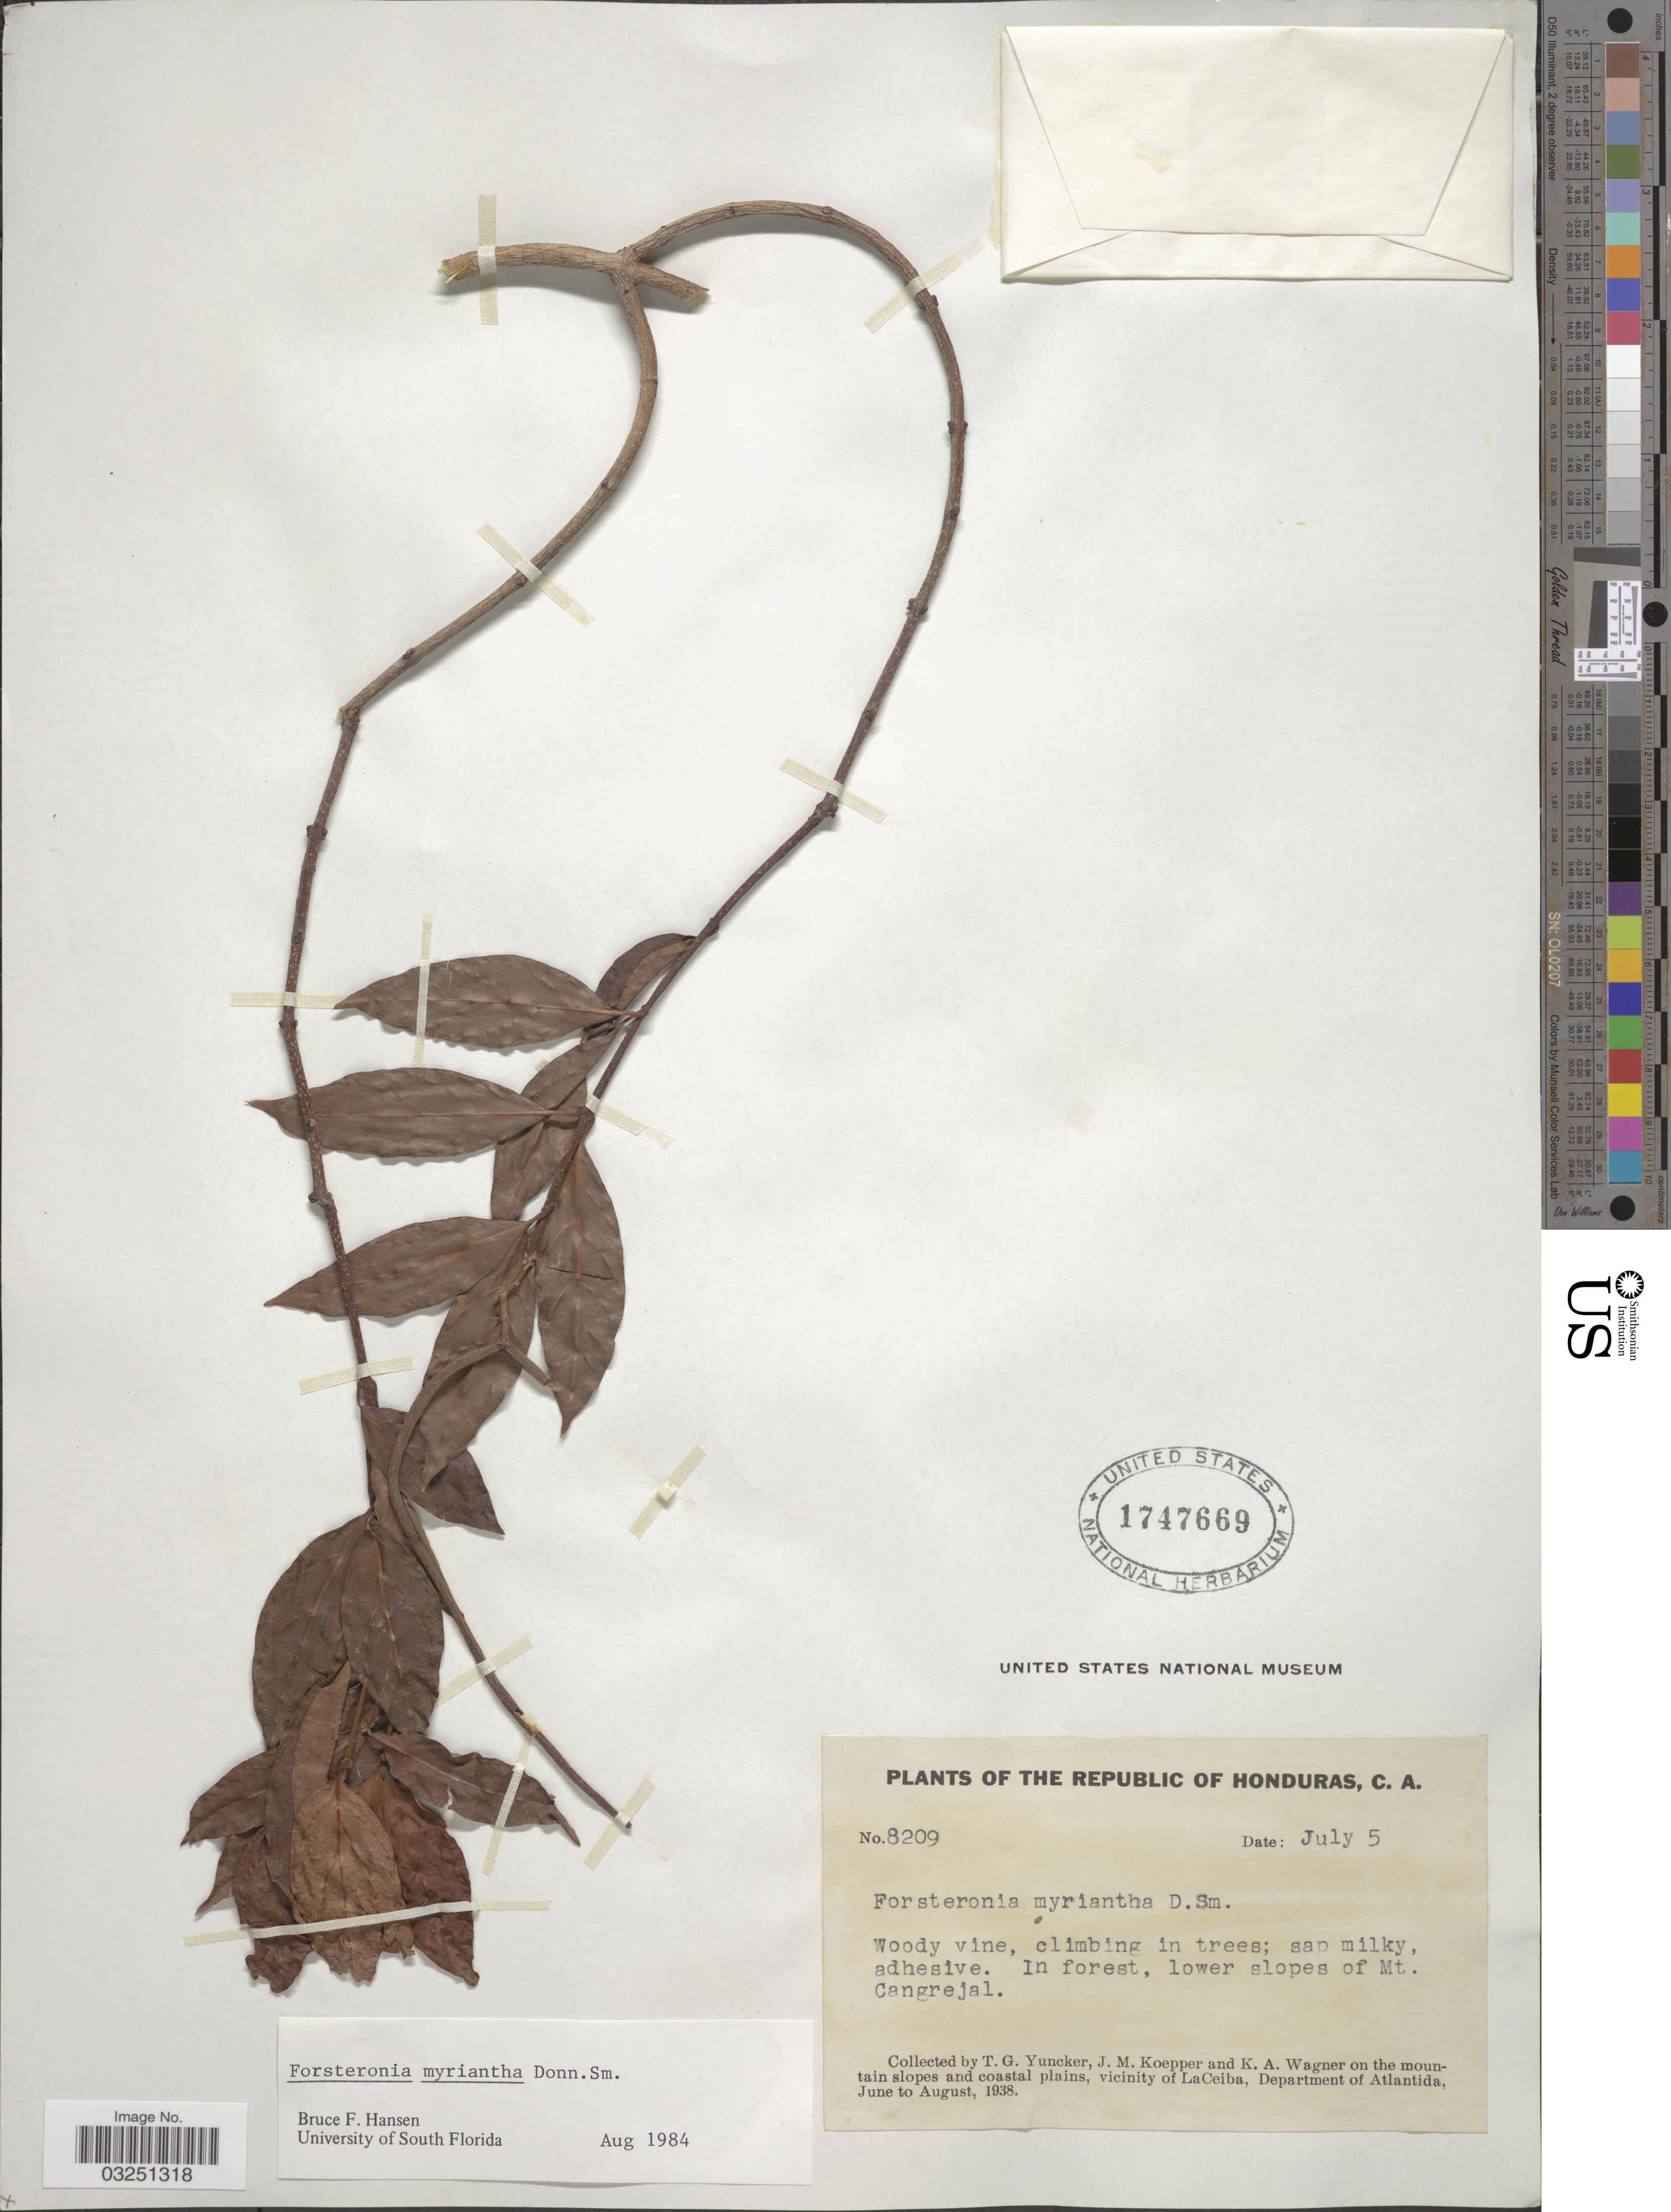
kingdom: Plantae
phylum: Tracheophyta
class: Magnoliopsida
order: Gentianales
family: Apocynaceae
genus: Forsteronia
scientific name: Forsteronia myriantha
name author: Donn. Sm.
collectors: T. G. Yuncker, J. M. Koepper & K. A. Wagner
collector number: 8209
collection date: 1938-07-05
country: Honduras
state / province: Atlántida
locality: In forest, lower slopes of Mt. Cangrejal. On the mountain slopes and coastal plains, vicinity of LaCeiba, Department of Atlantida.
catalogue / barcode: US 1747669